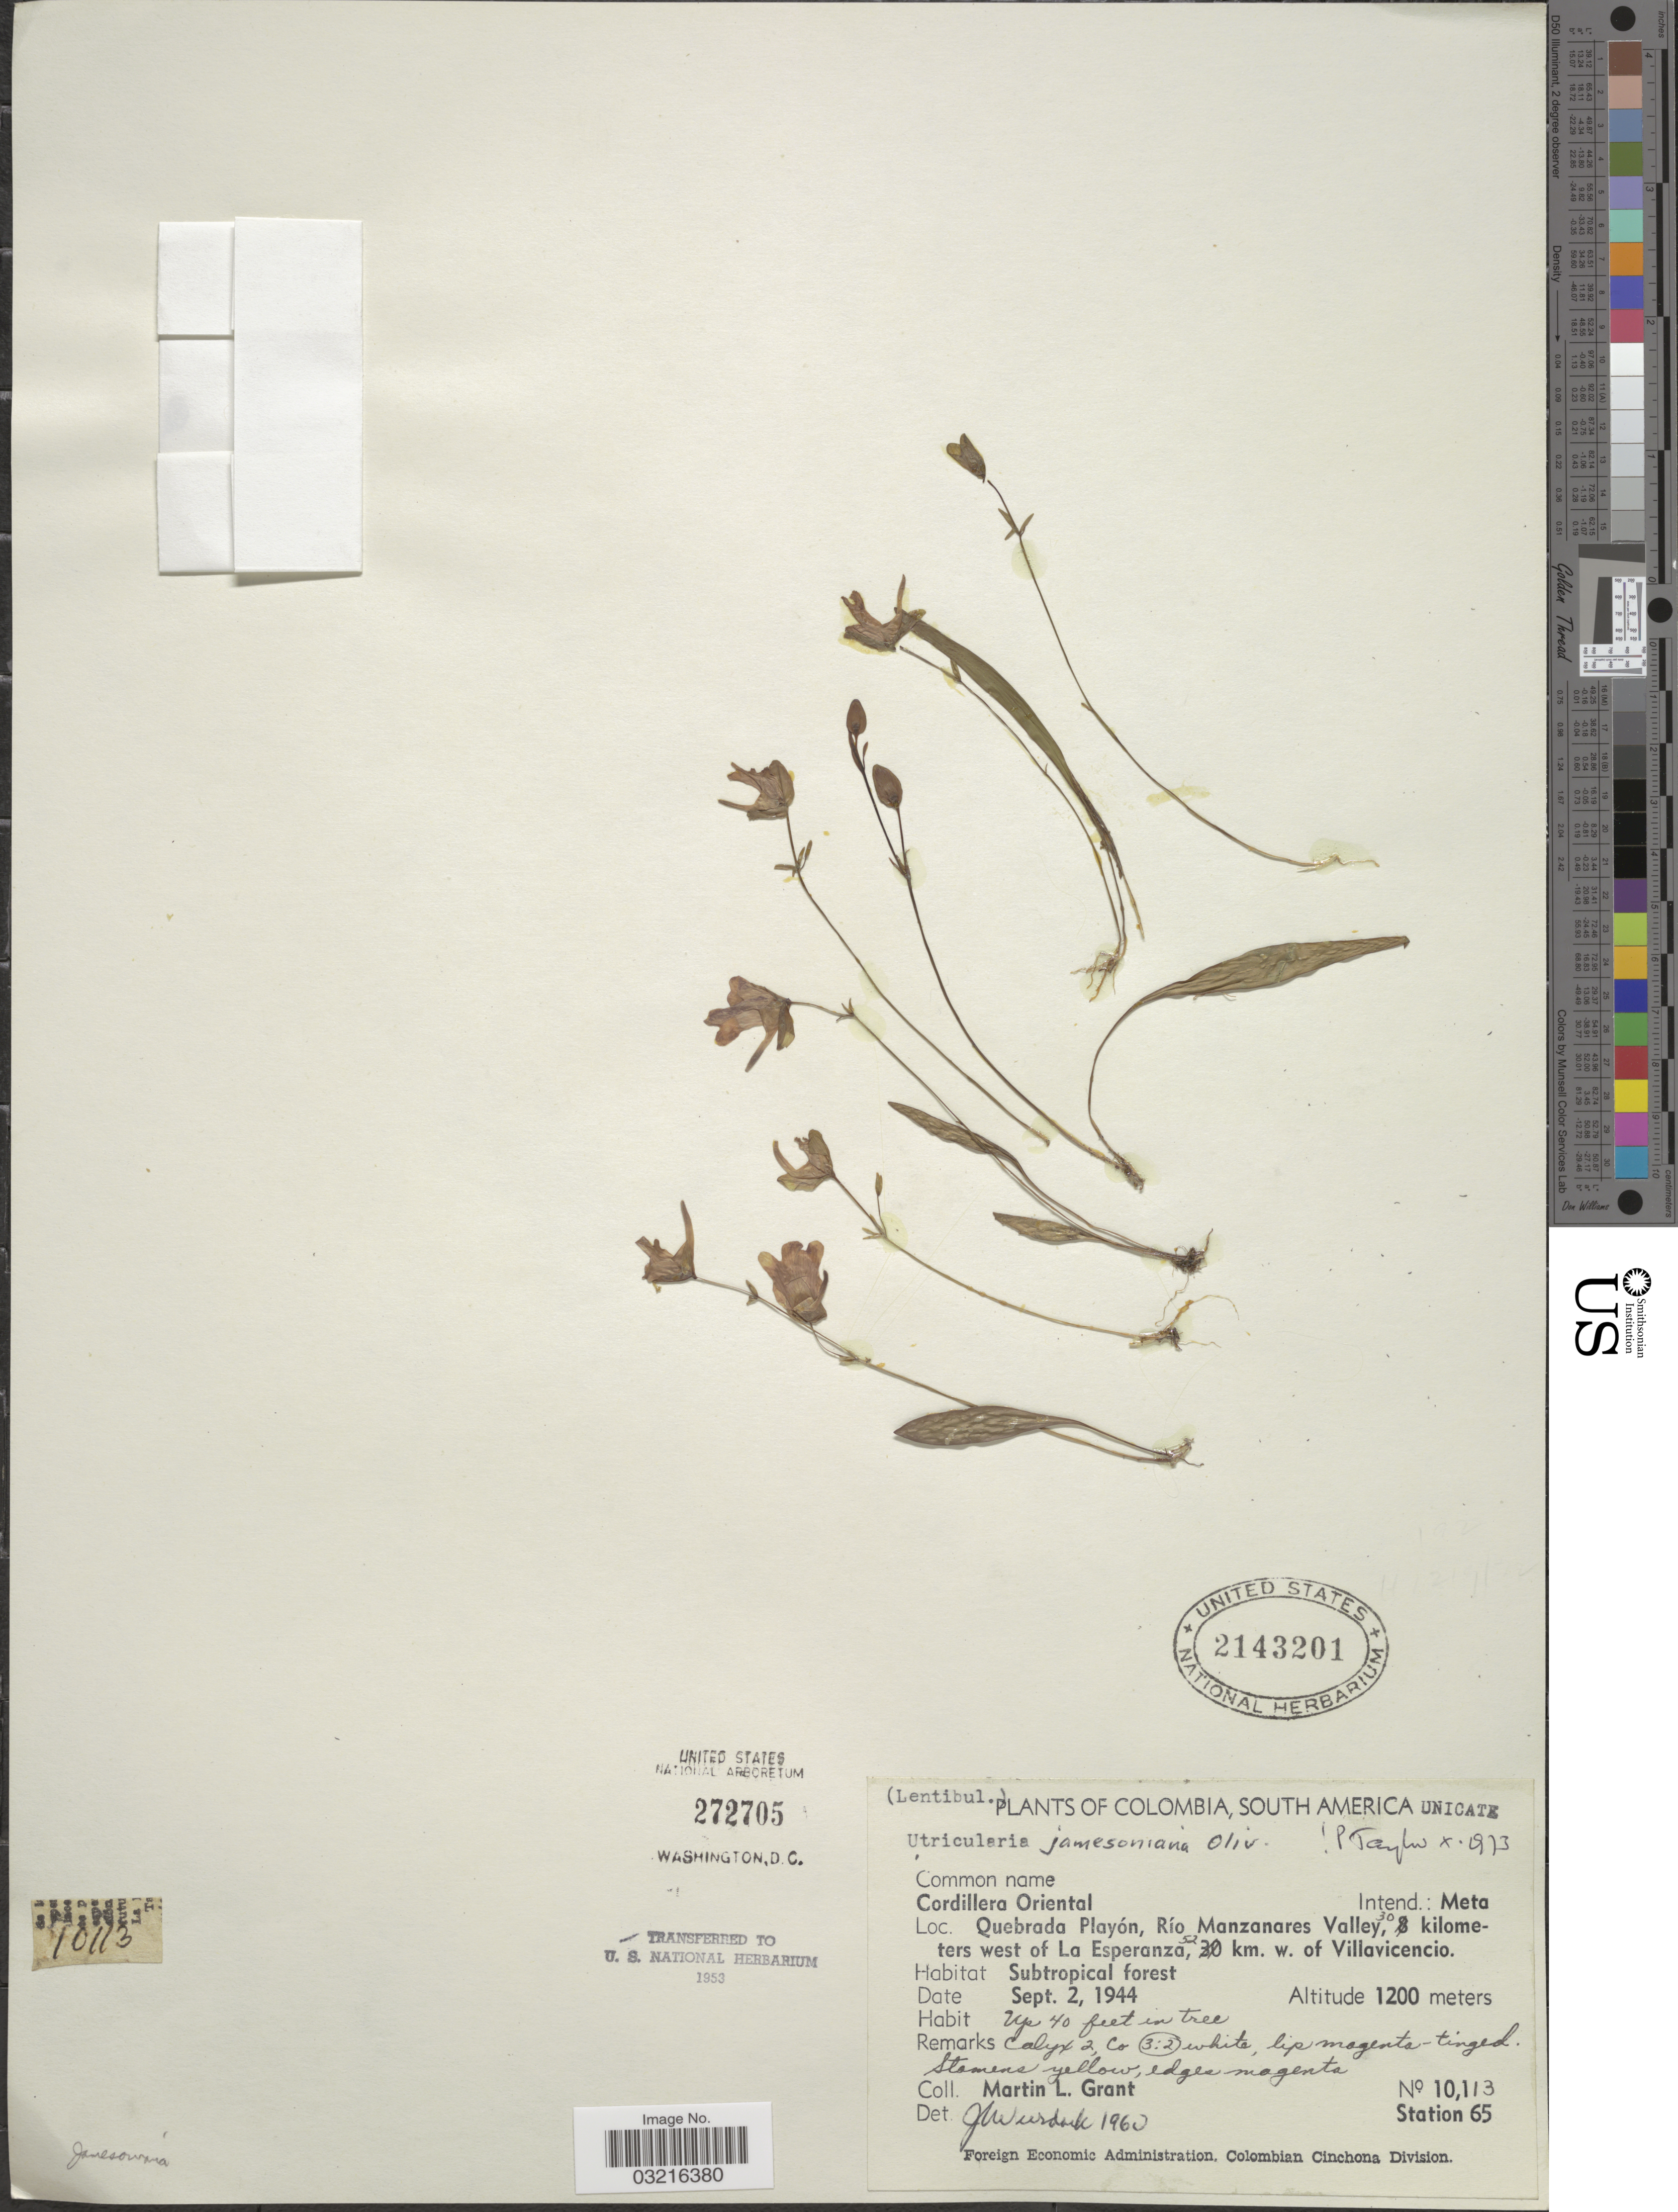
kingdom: Plantae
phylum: Tracheophyta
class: Magnoliopsida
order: Lamiales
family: Lentibulariaceae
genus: Utricularia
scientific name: Utricularia jamesoniana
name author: Oliv.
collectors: M. L. Grant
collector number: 10113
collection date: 1944-09-02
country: Colombia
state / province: Meta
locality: Cordillera Oriental, Intend.: Meta, Quebrada Playón, Río Manzanares Valley, 30 kilometers west of La Esperanza, 52 km. w. of Villavicencio. Station 65.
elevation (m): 1200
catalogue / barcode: US 2143201